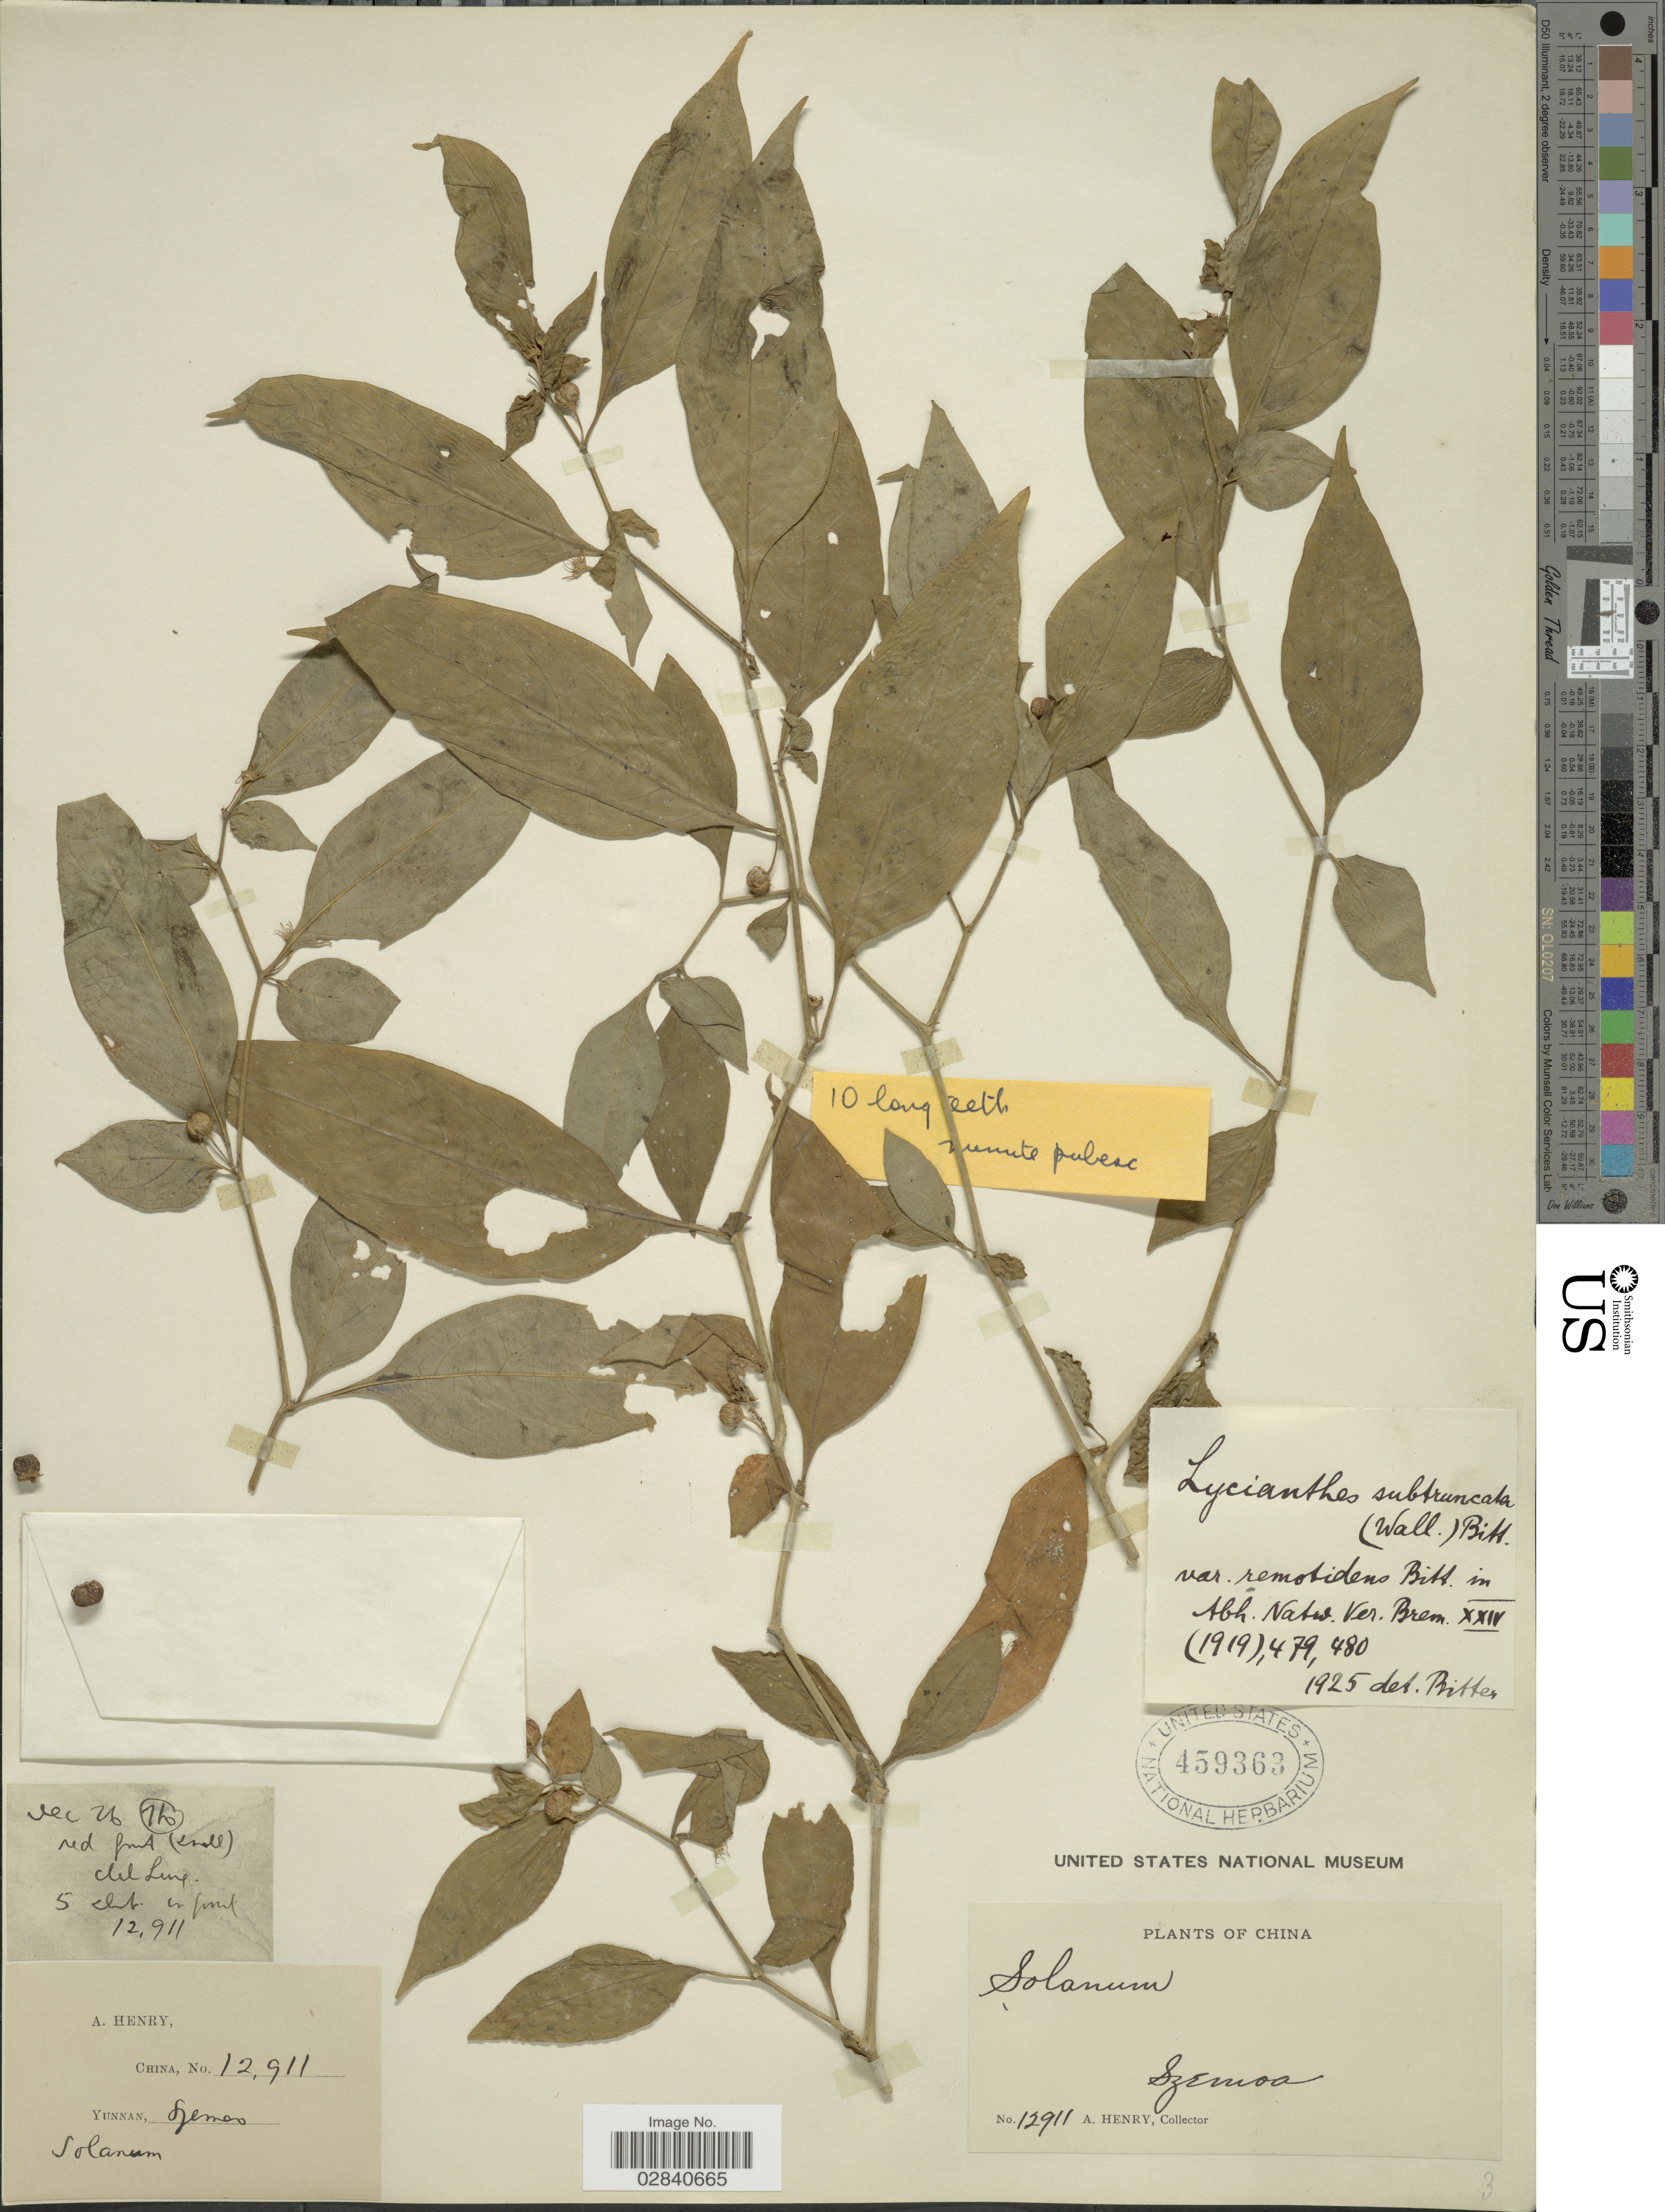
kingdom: Plantae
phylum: Tracheophyta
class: Magnoliopsida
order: Solanales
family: Solanaceae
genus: Lycianthes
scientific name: Lycianthes biflora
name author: (Lour.) Bitter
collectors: A. Henry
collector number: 12911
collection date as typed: Transcribed d/m/y: /12/26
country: China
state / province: Yunnan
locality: Szemoa.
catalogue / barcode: US 459363